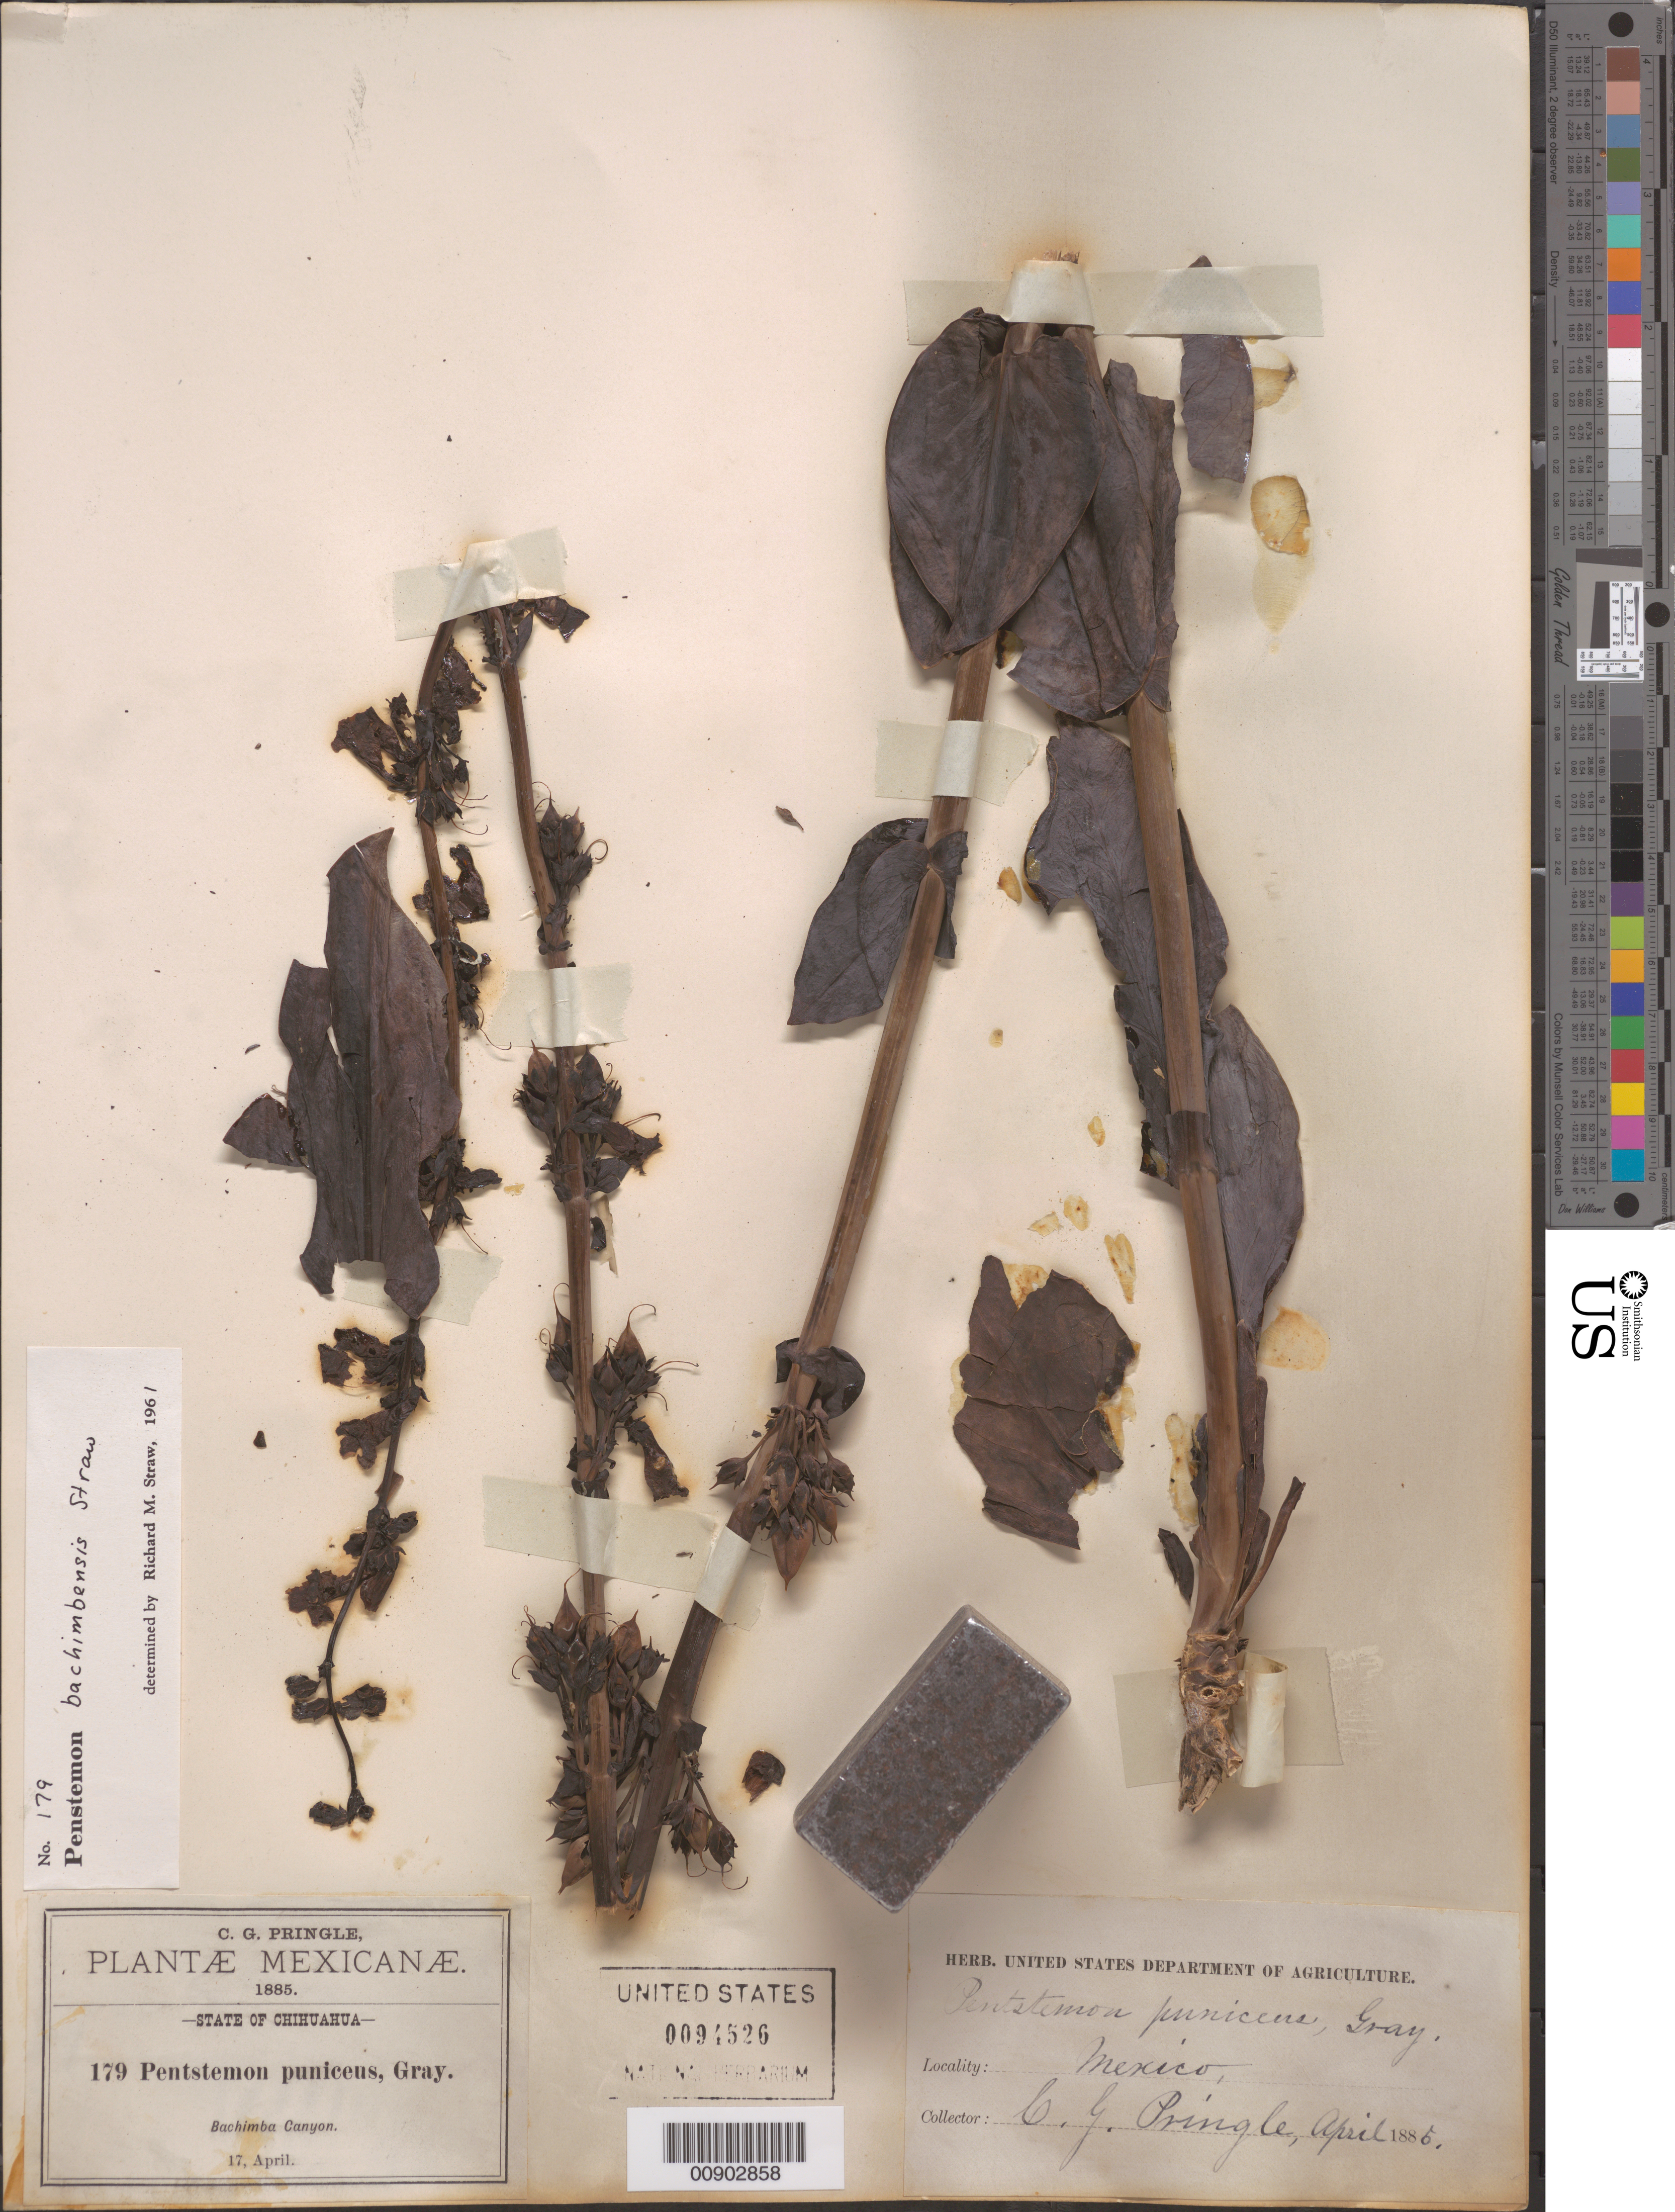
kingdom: Plantae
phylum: Tracheophyta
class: Magnoliopsida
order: Lamiales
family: Plantaginaceae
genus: Penstemon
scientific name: Penstemon bachimbensis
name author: Straw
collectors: C. G. Pringle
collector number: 179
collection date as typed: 17 Apr 1885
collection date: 1885-04-17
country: Mexico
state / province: Chihuahua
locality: Bachimba Canyon, Chihuahua.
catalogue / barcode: US 94526